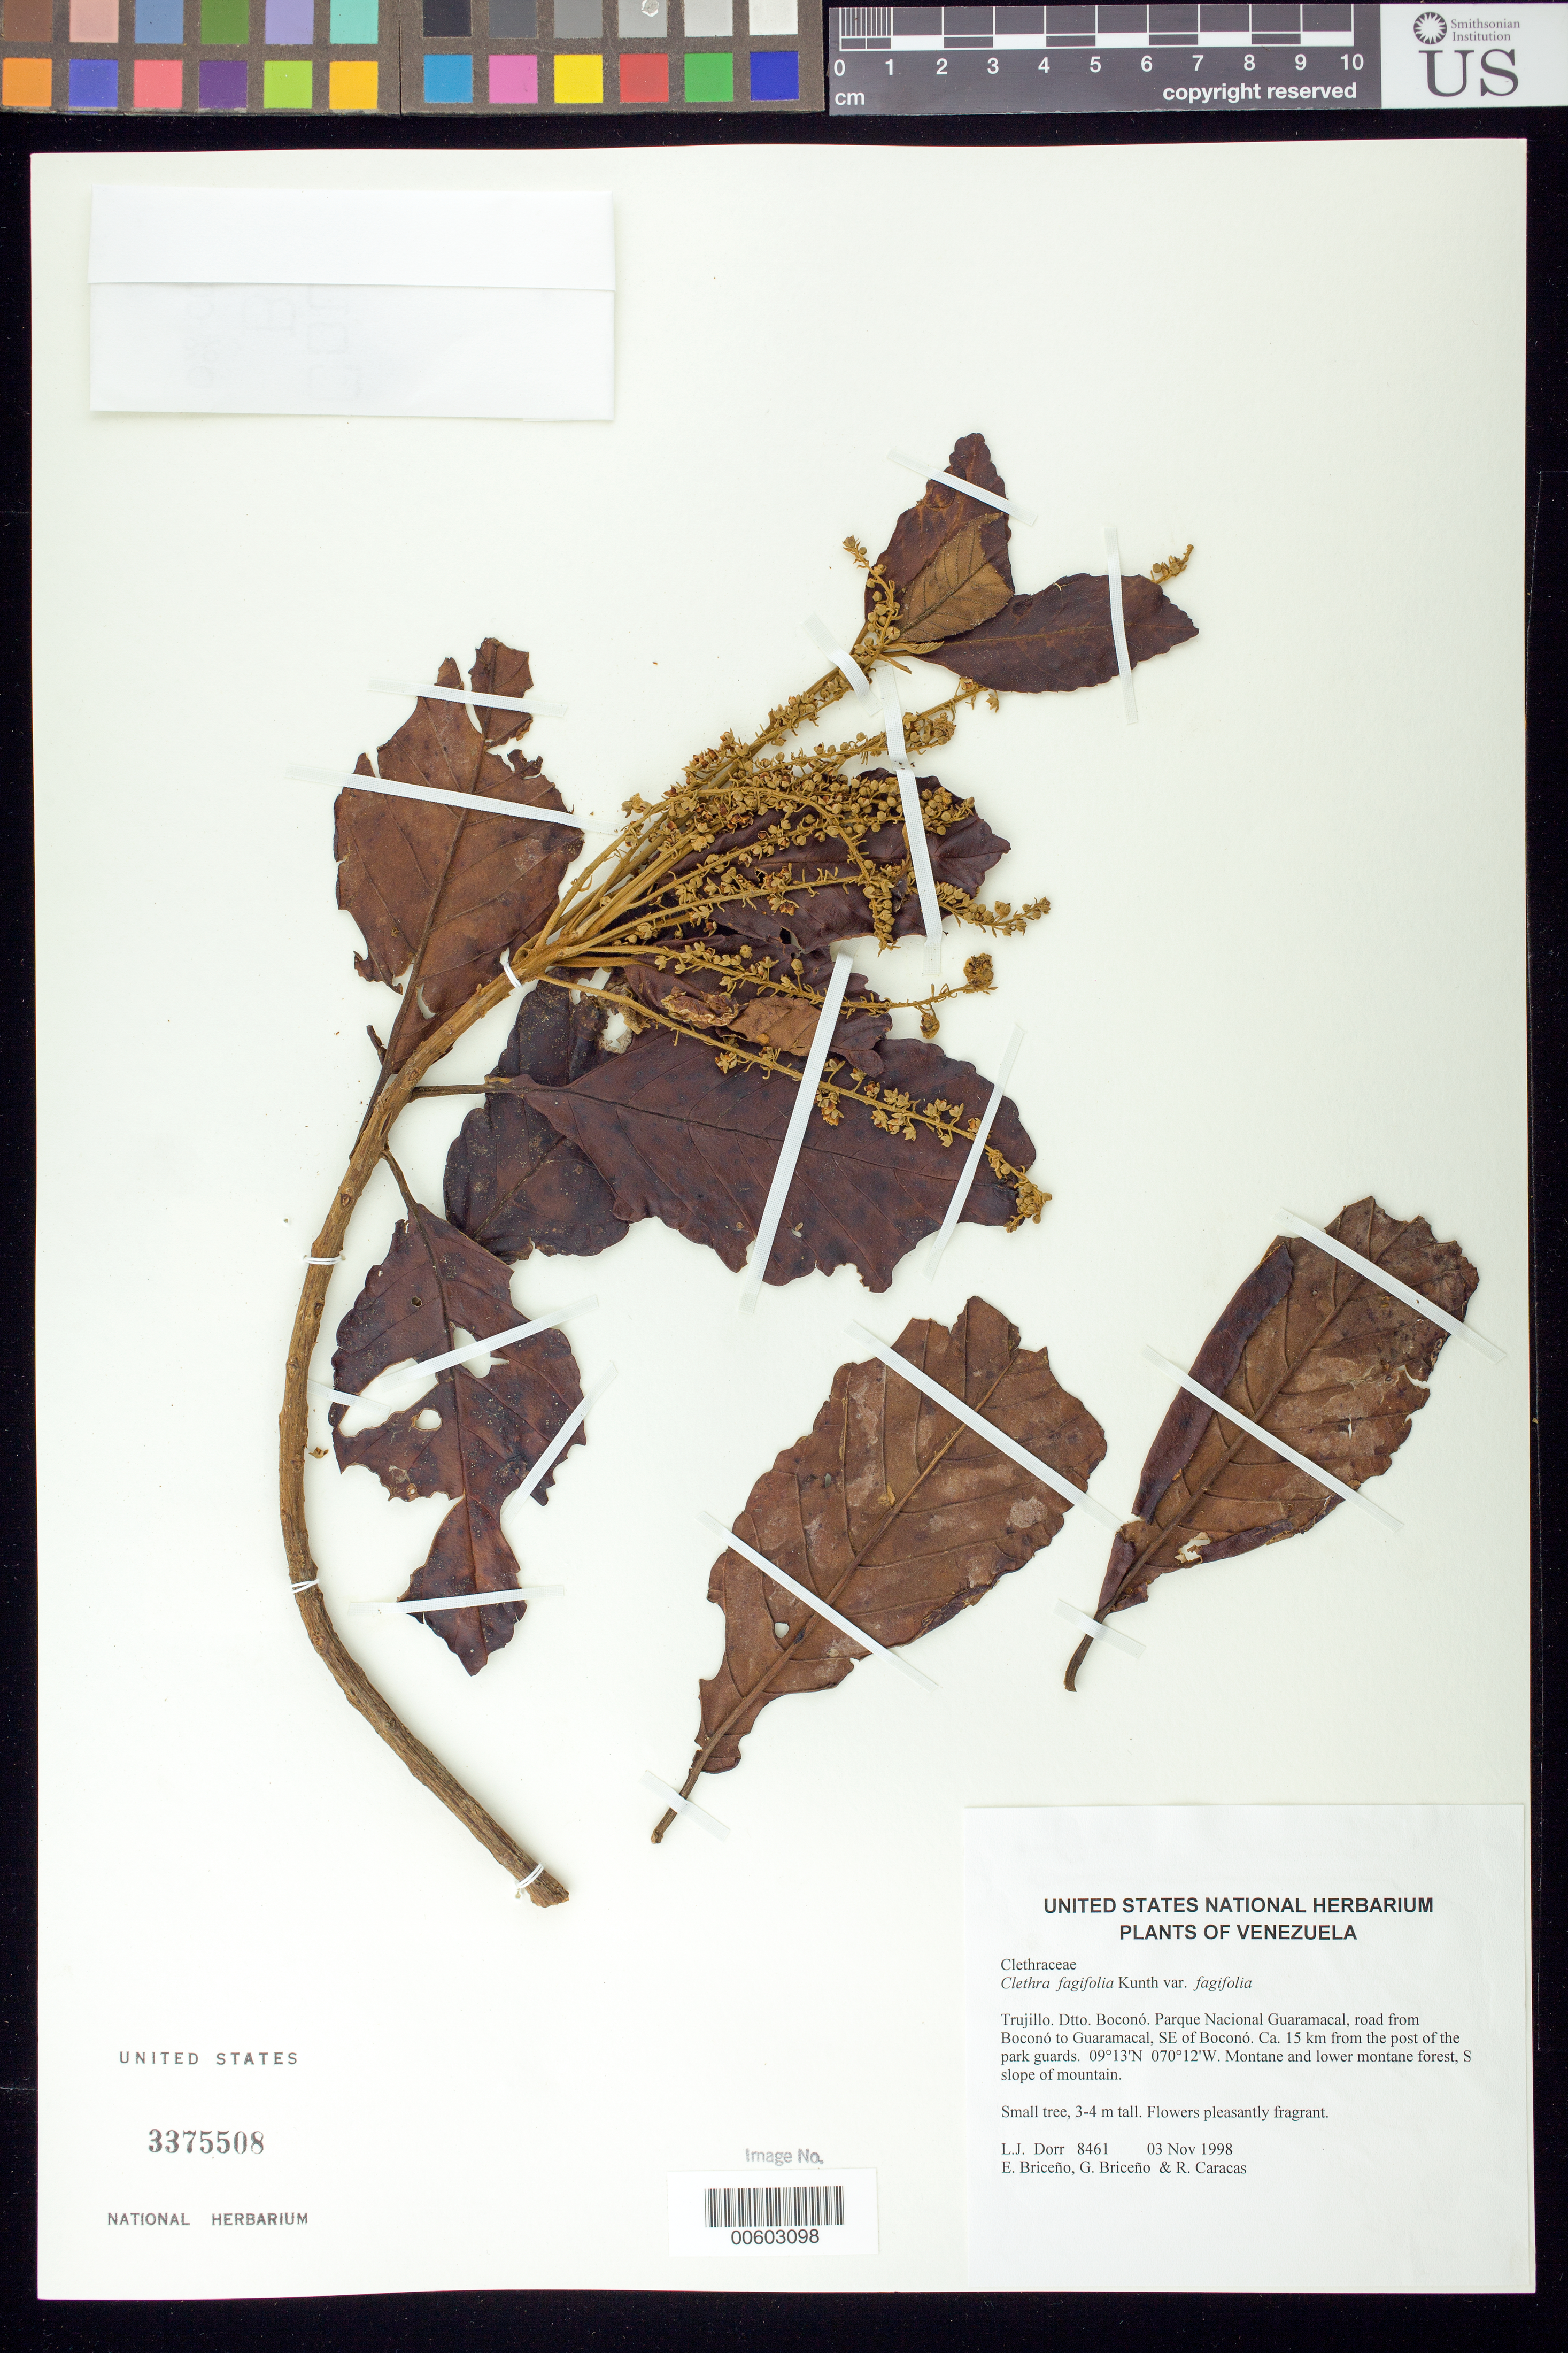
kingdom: Plantae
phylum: Tracheophyta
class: Magnoliopsida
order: Ericales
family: Clethraceae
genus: Clethra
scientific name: Clethra fagifolia var. fagifolia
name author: Kunth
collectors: L. J. Dorr, E. Briceño, G. Briceño & R. Caracas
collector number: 8461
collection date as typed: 03 Nov 1998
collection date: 1998-11-03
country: Venezuela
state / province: Trujillo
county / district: Boconó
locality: Parque Nacional Guaramacal, road from Boconó to Guaramacal, SE of Boconó, ca. 15 km from the post of the park guards.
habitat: Montane and lower montane forest, S slope of mountain.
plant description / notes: PORT, US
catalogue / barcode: US 3375508